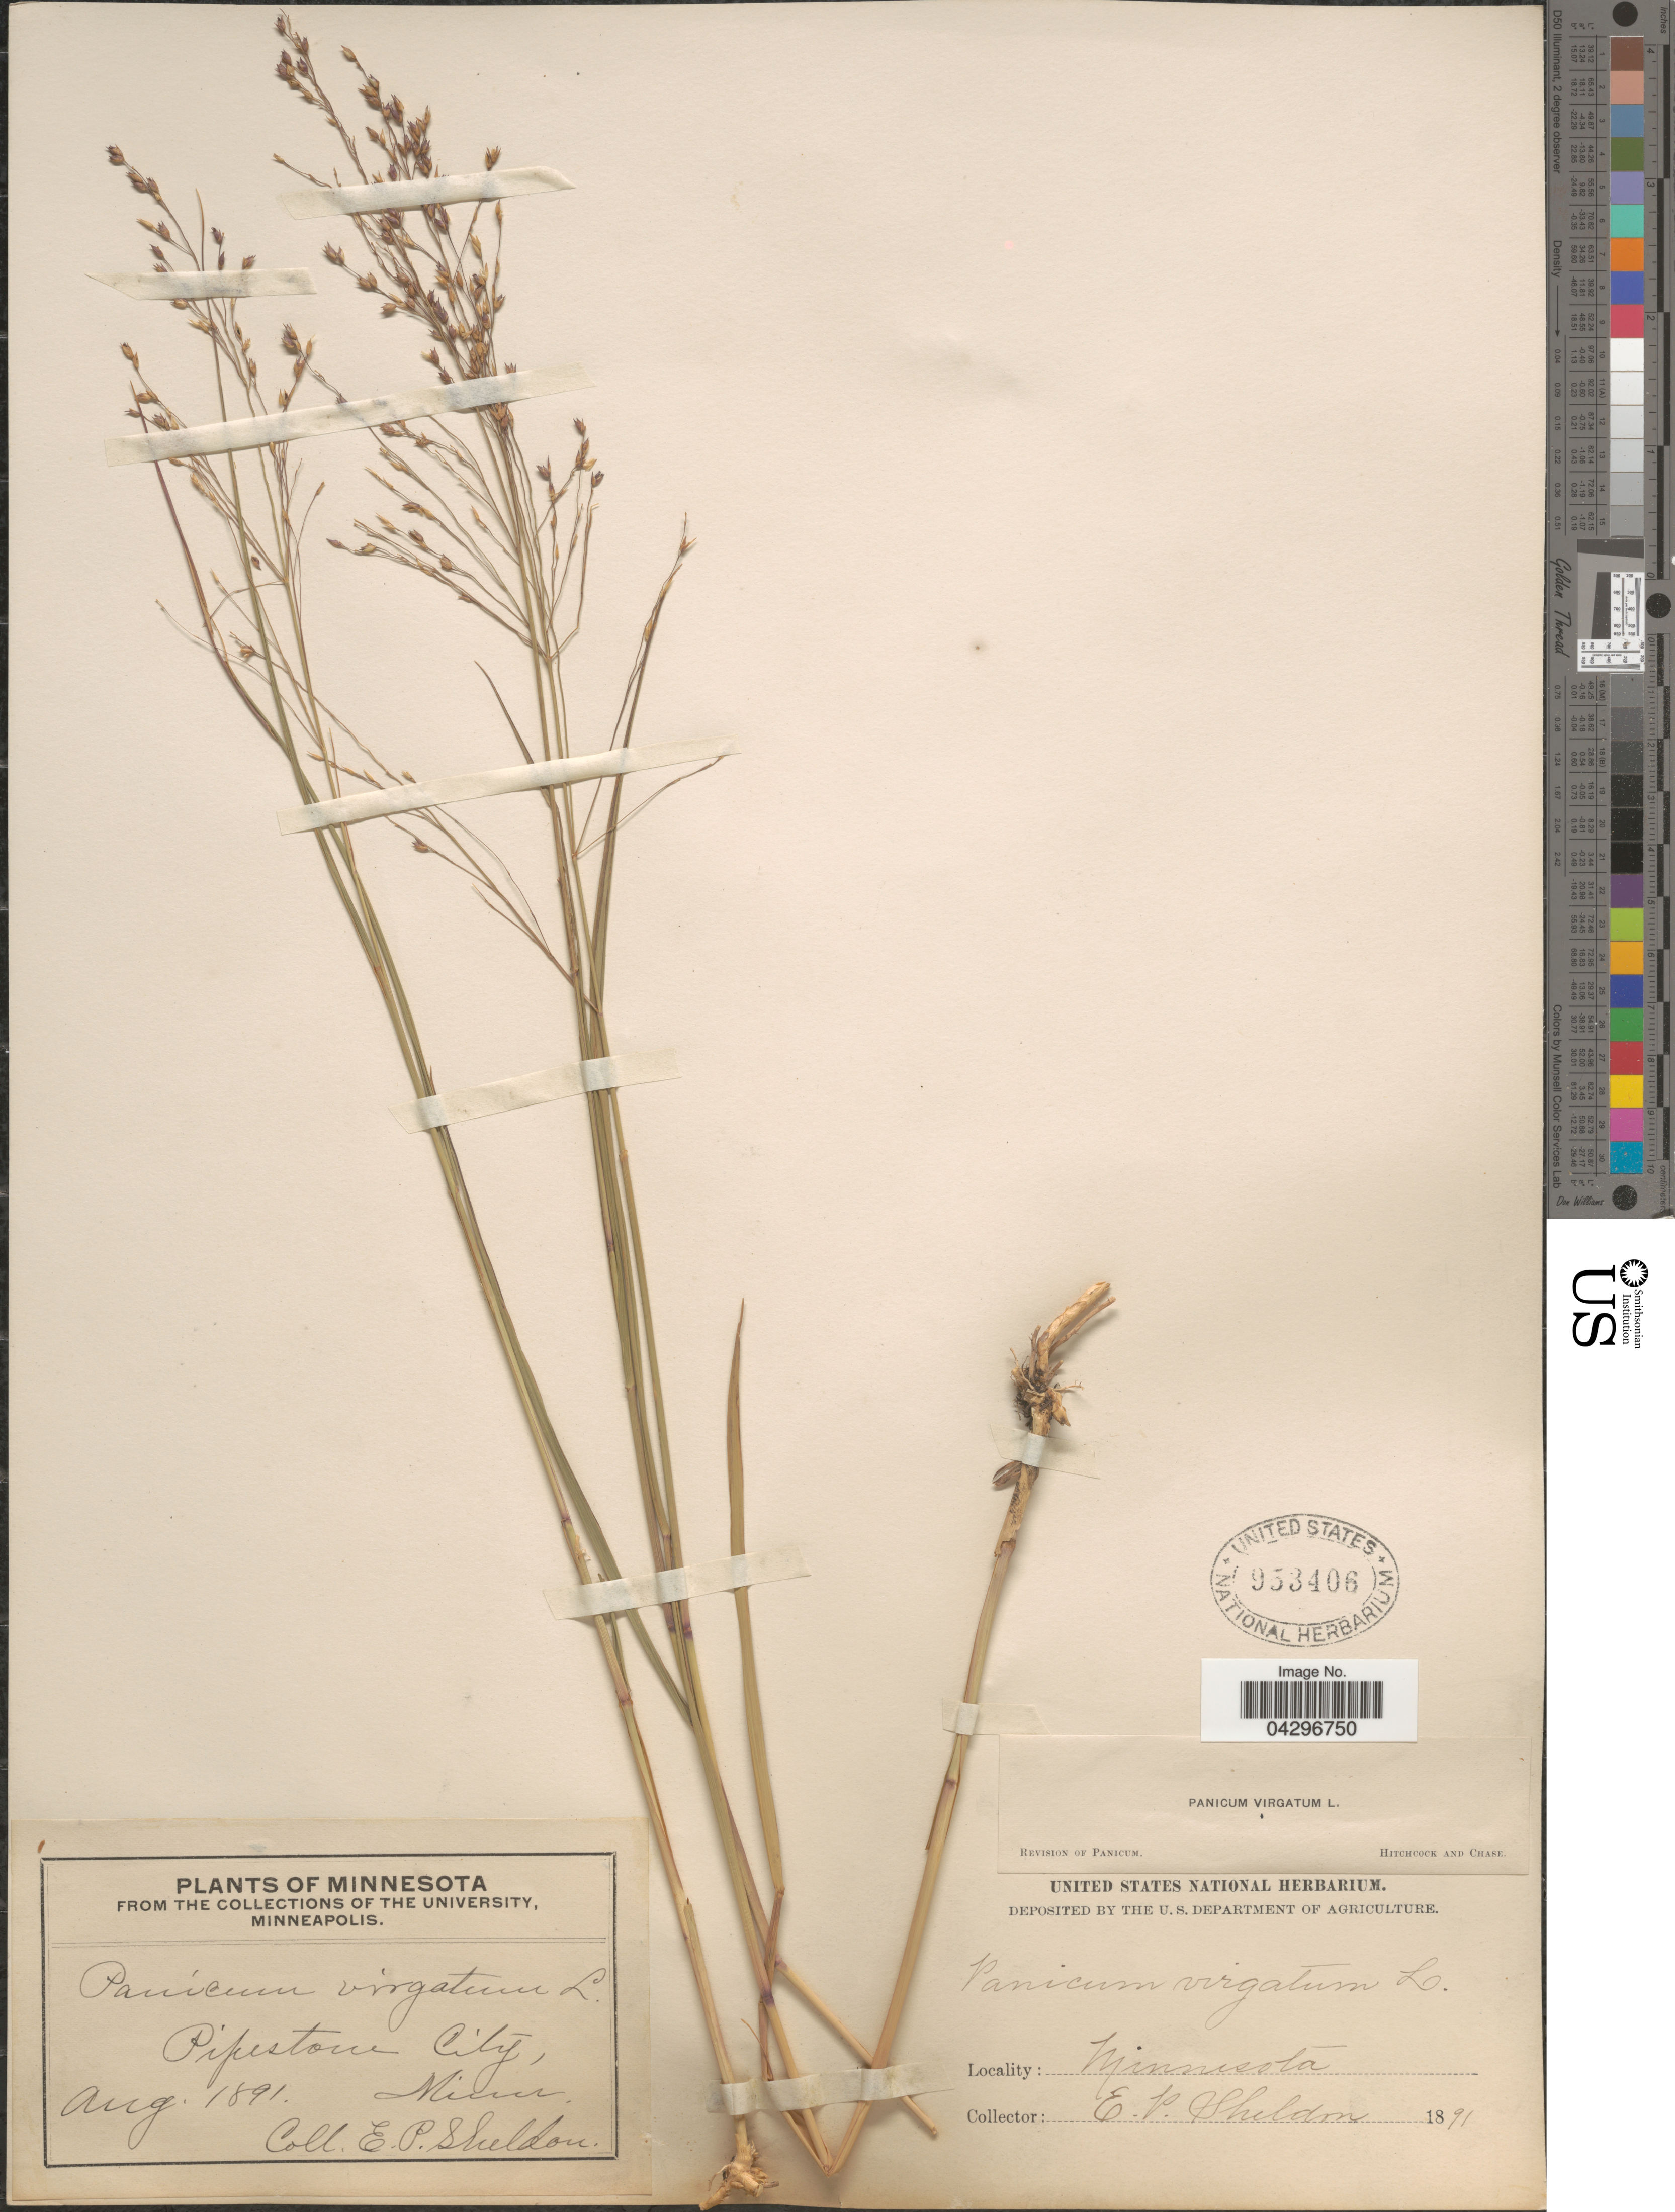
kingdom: Plantae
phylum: Tracheophyta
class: Liliopsida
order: Poales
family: Poaceae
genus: Panicum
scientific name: Panicum virgatum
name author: L.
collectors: E. P. Sheldon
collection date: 1891-08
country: United States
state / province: Minnesota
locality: Pipestone City.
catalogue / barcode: US 953406